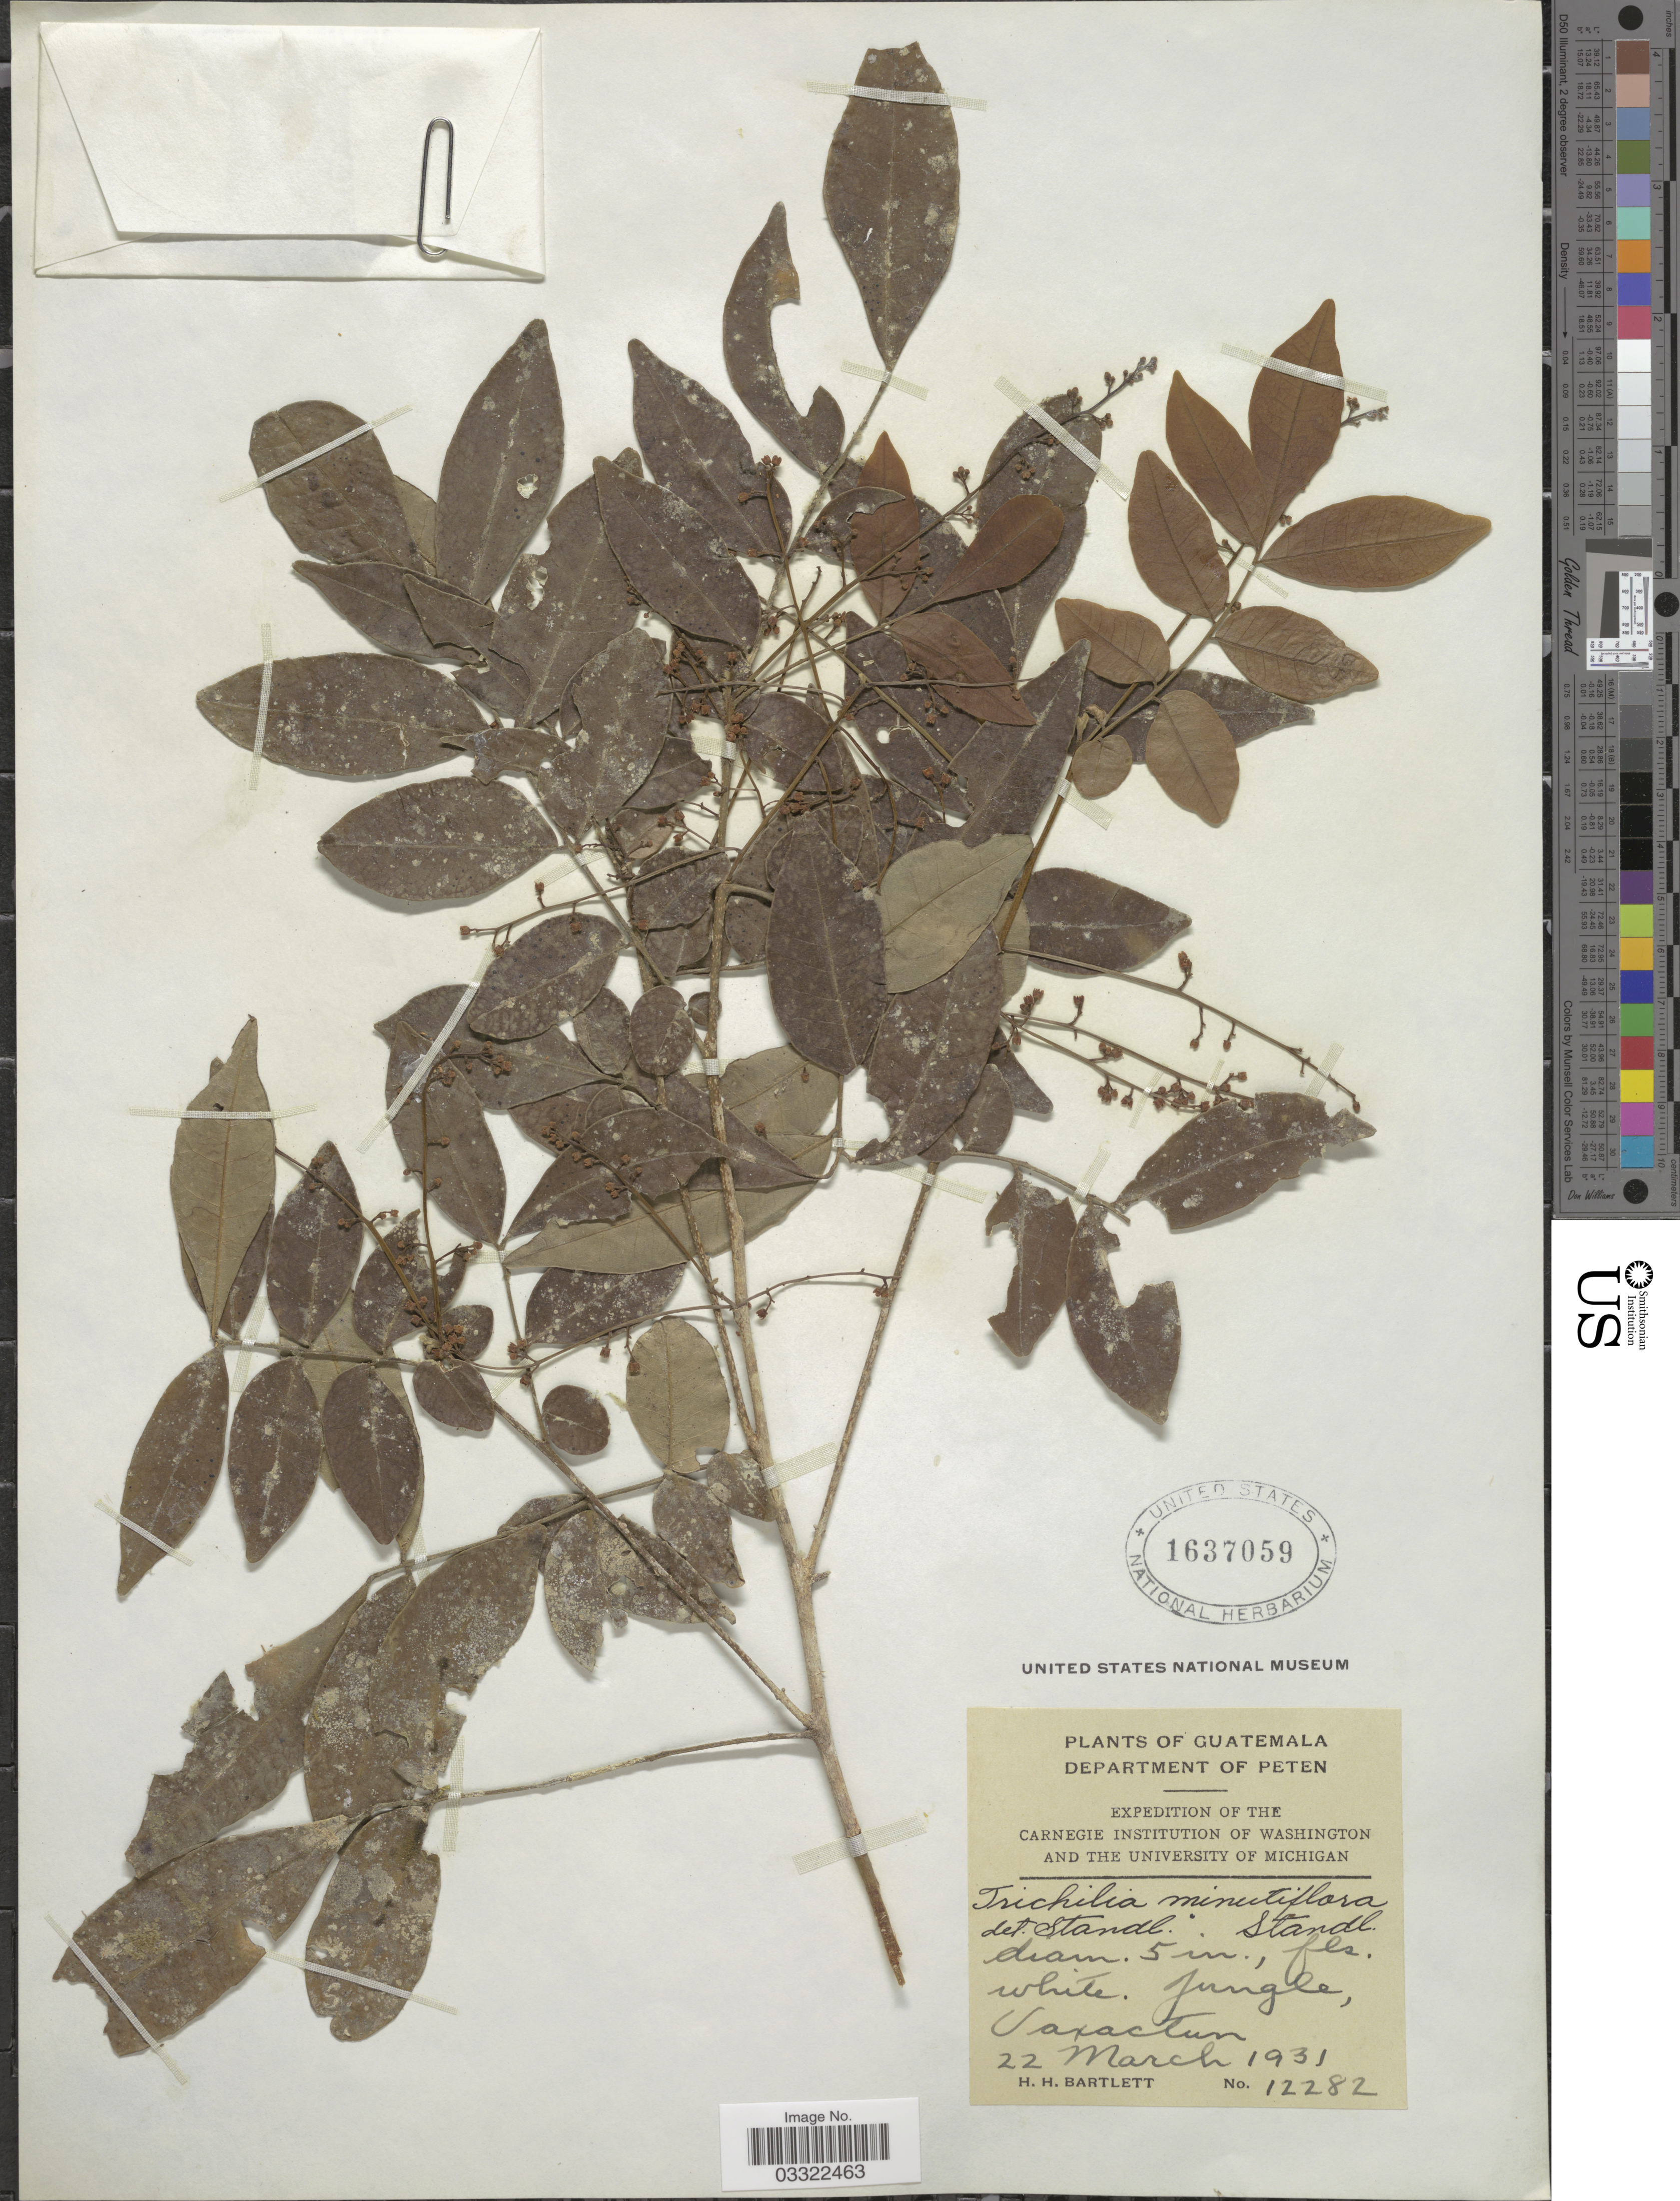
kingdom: Plantae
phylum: Tracheophyta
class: Magnoliopsida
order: Sapindales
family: Meliaceae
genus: Trichilia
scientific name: Trichilia minutiflora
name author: Standl.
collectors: H. H. Bartlett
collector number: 12282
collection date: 1931-03-22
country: Guatemala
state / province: El Petén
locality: Department of Peten. Jungle, Uaxactun.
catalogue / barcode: US 1637059